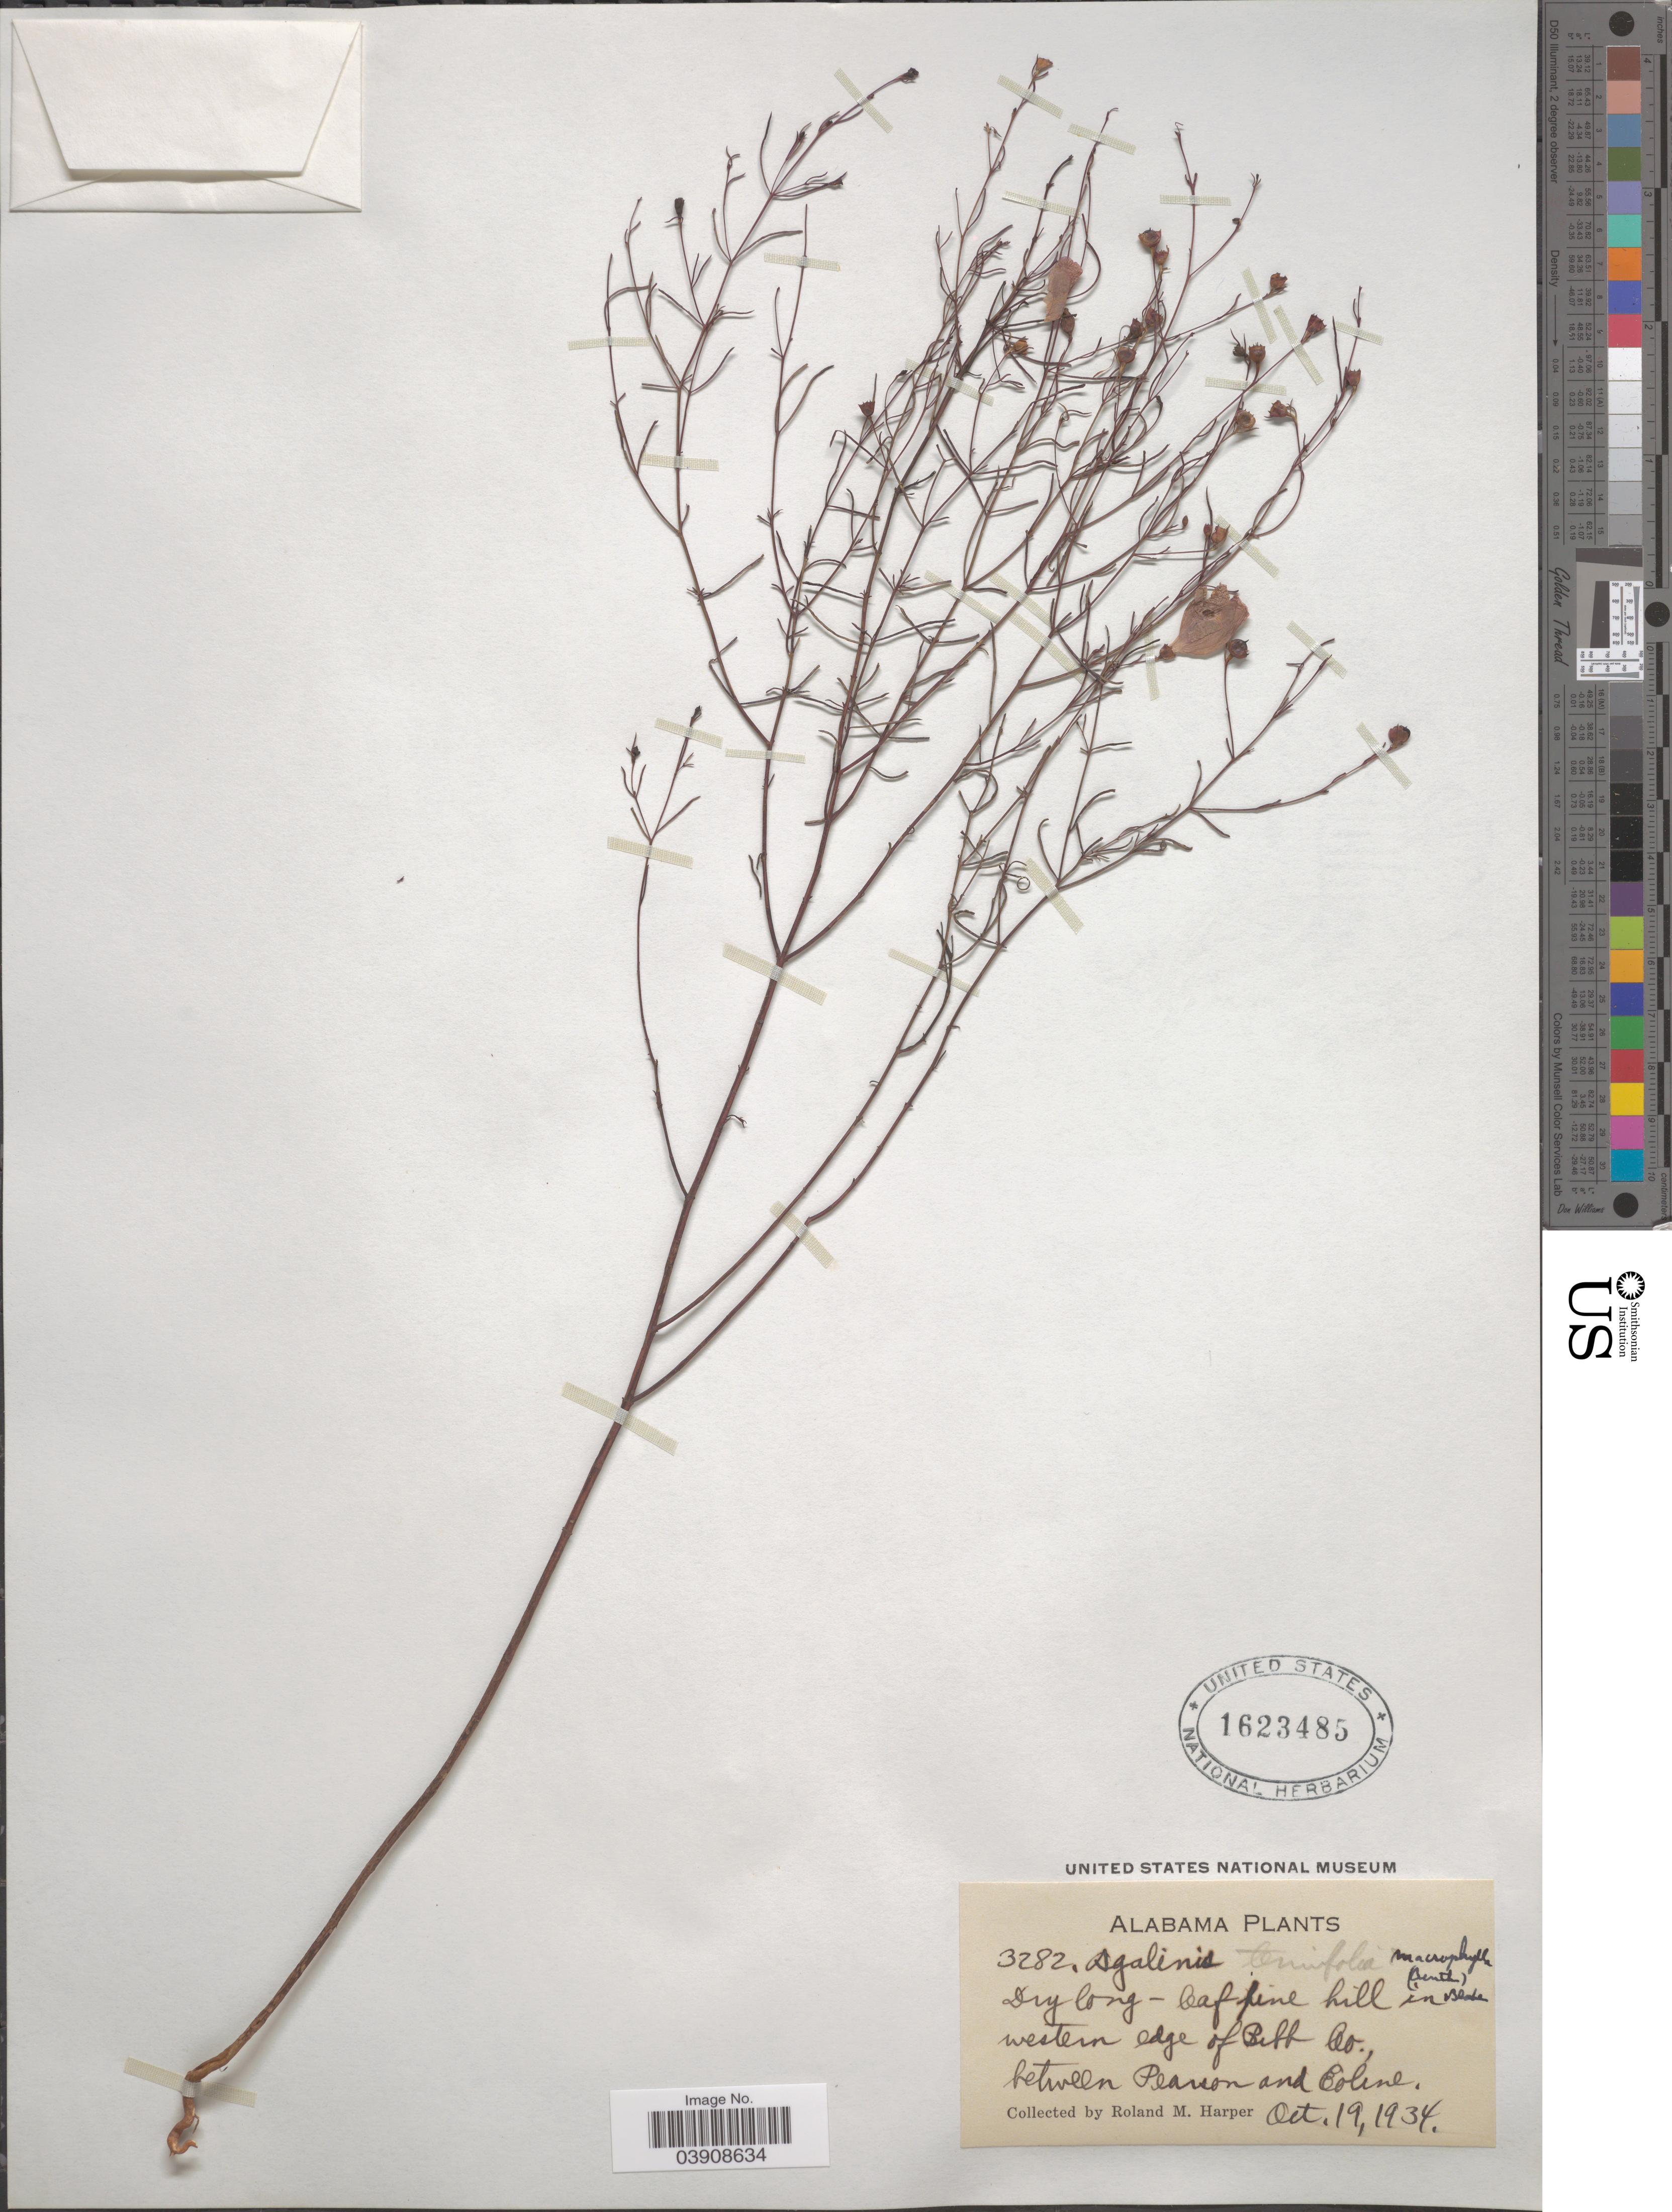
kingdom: Plantae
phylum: Tracheophyta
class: Magnoliopsida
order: Lamiales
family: Orobanchaceae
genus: Agalinis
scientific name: Agalinis tenuifolia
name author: (Vahl) Raf.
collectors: R. M. Harper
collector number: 3282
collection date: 1934-10-19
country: United States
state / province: Alabama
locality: Dry long-leaf pine hill in western edge of Bibb Co., between Pearson and Coline.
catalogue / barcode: US 1623485